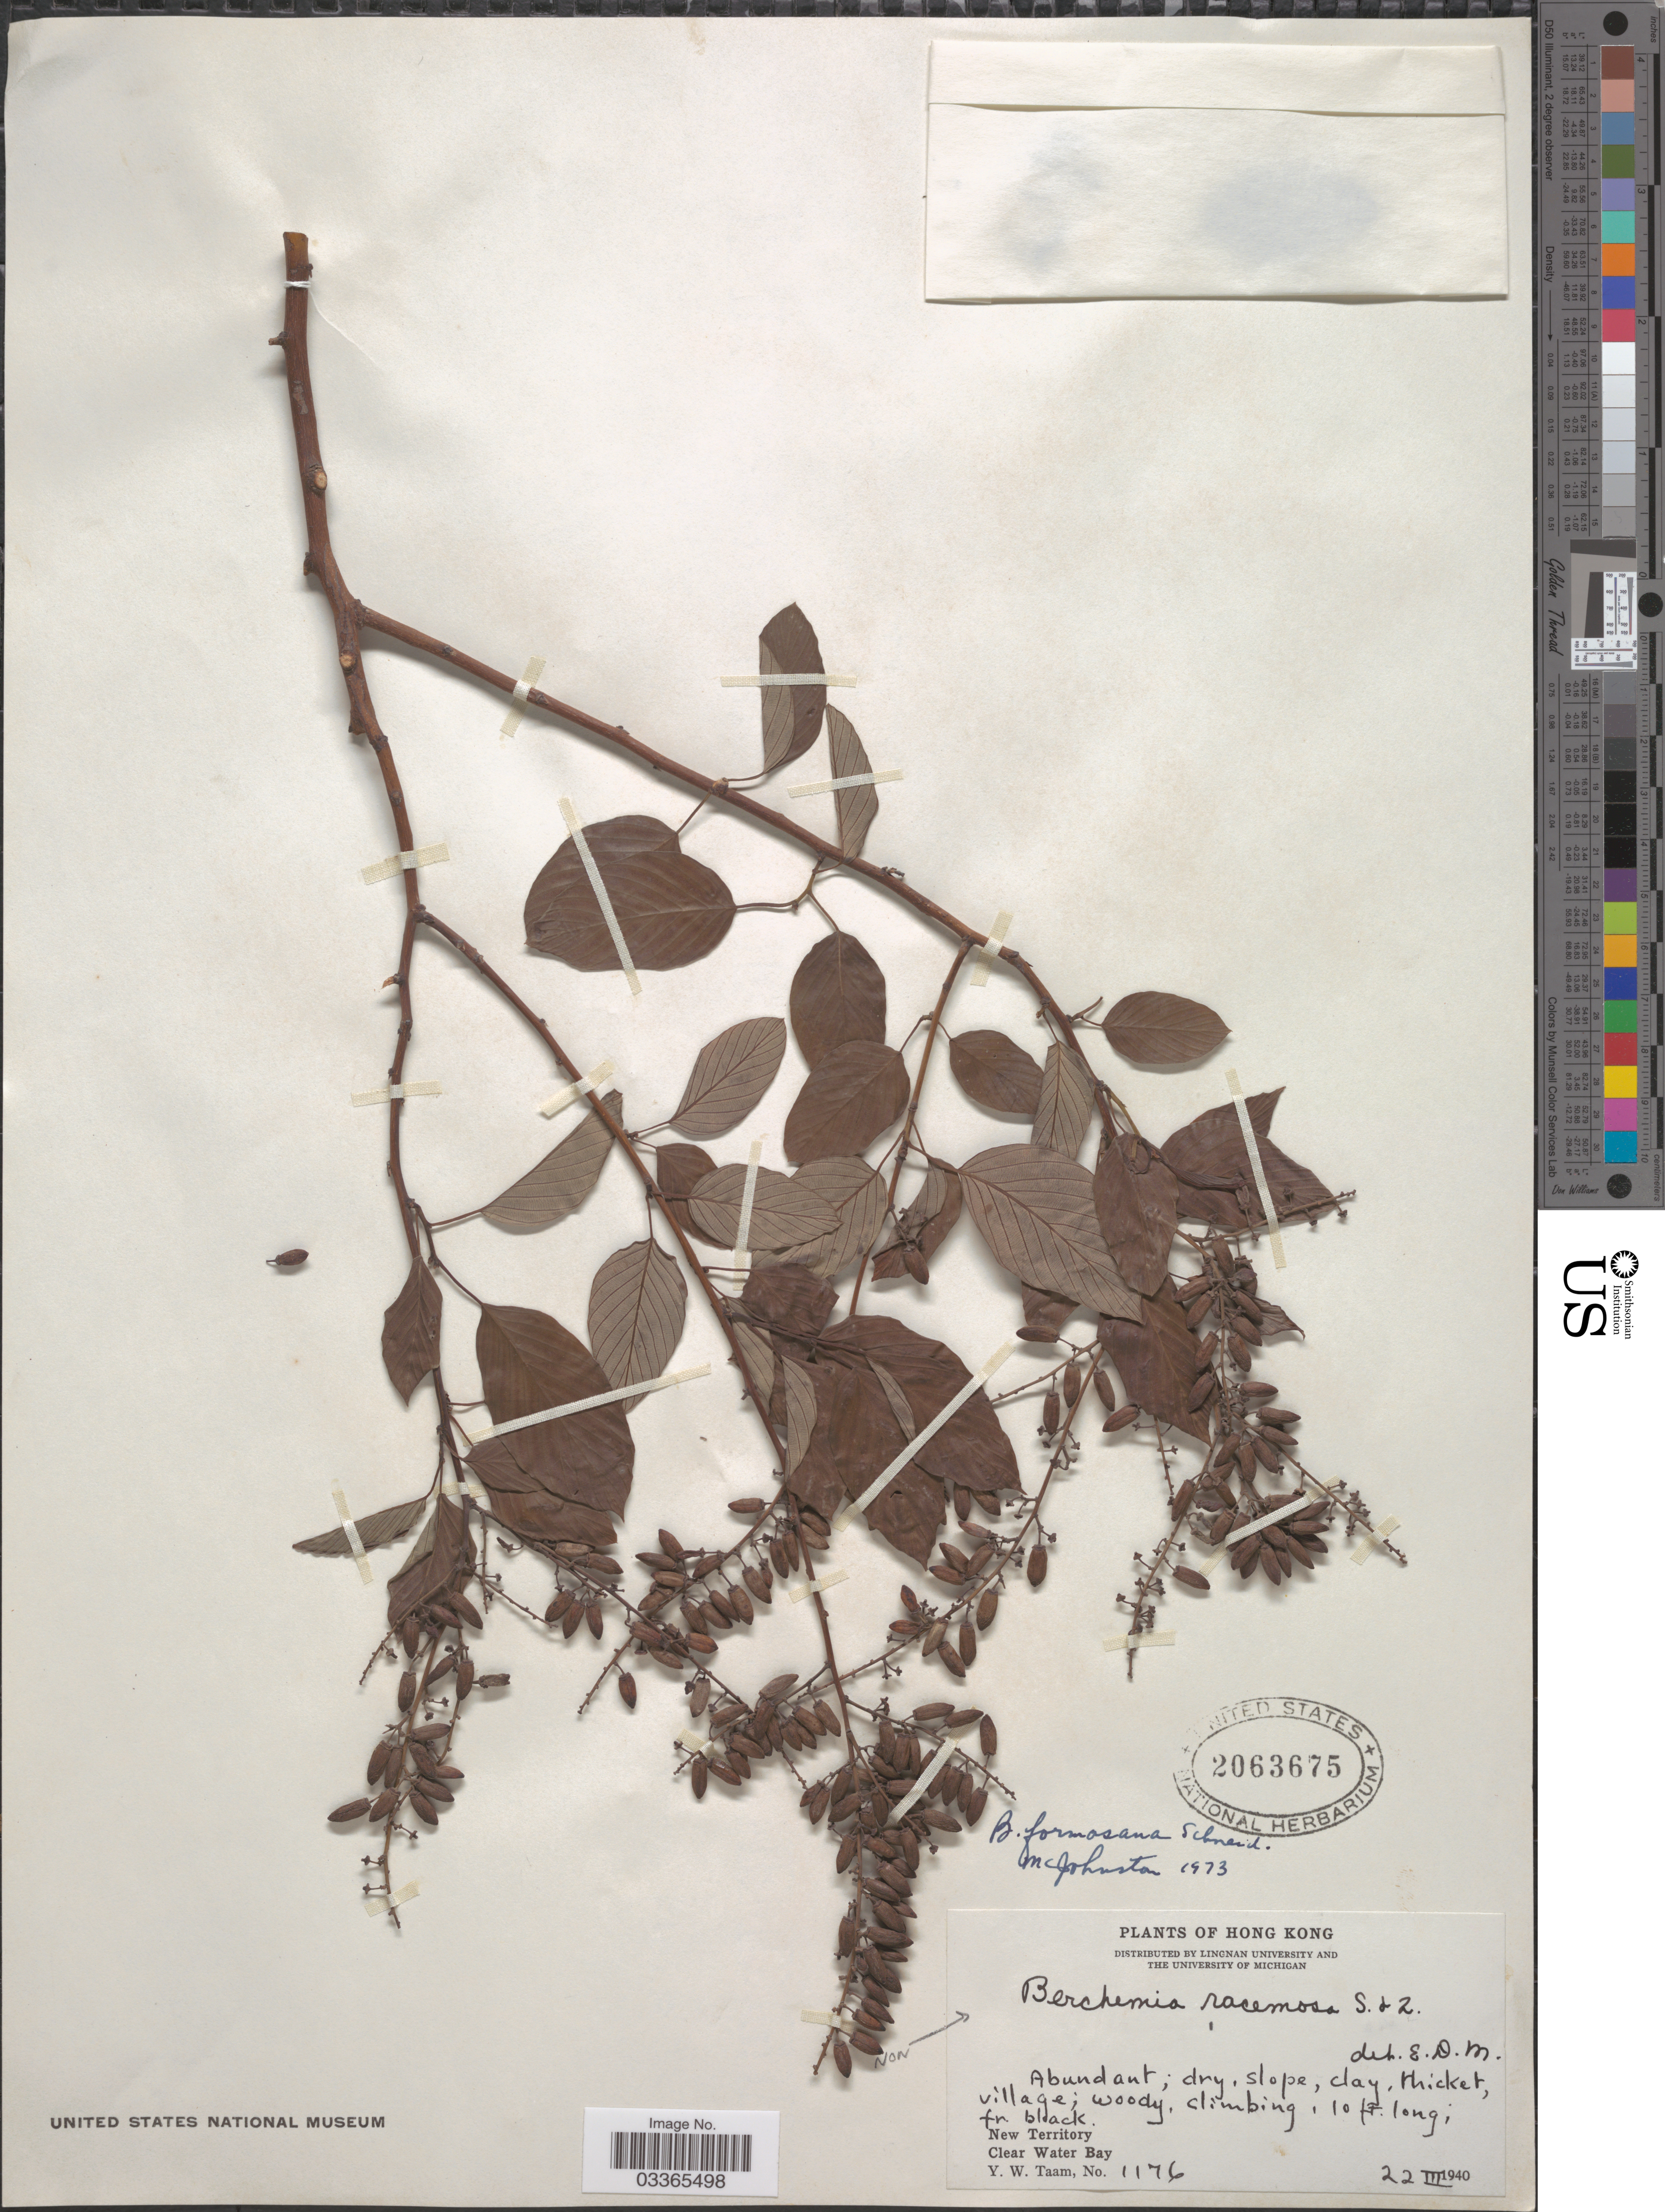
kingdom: Plantae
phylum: Tracheophyta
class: Magnoliopsida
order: Rosales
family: Rhamnaceae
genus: Berchemia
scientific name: Berchemia formosana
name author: C.K. Schneid.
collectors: Y. W. Taam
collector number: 1176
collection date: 1940-03-22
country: China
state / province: Hong Kong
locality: New Territory. Clear Water Bay.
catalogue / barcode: US 2063675